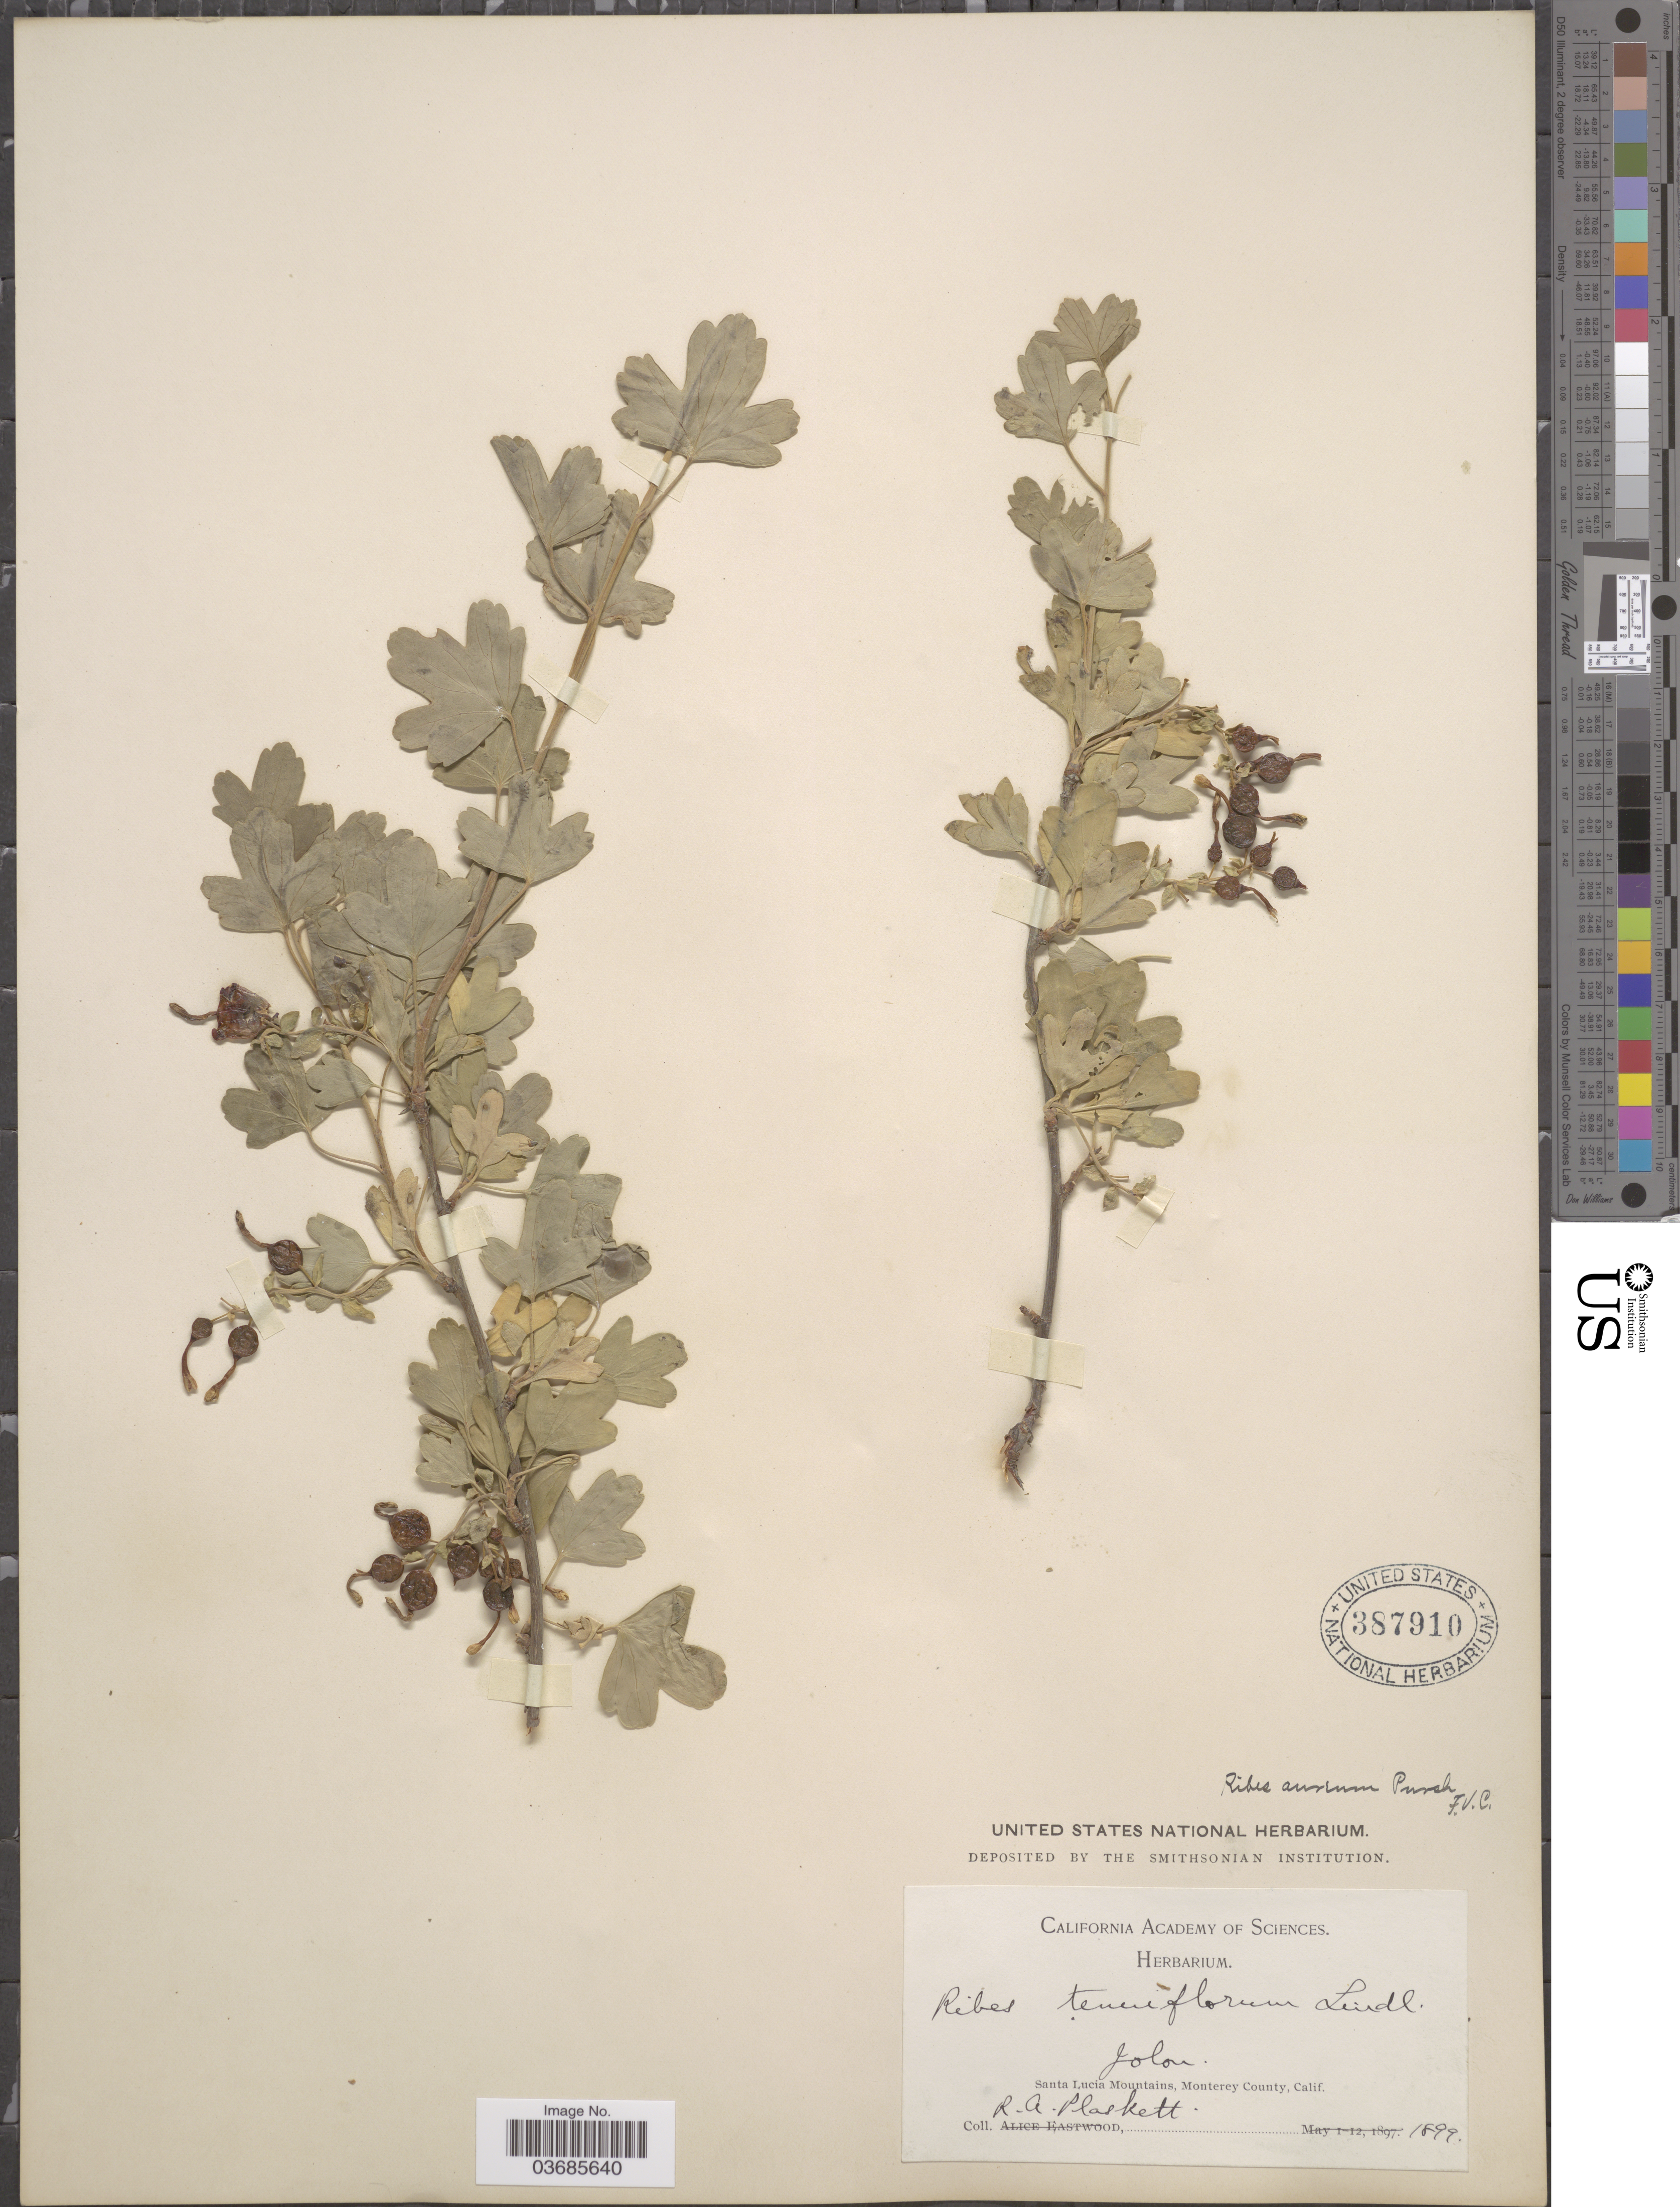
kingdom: Plantae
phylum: Tracheophyta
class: Magnoliopsida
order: Saxifragales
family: Grossulariaceae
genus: Ribes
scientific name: Ribes aureum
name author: Pursh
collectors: R. Plaskett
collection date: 1899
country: United States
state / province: California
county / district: Monterey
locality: Jolon. Santa Lucia Mountains, Monterey County.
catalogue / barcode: US 387910